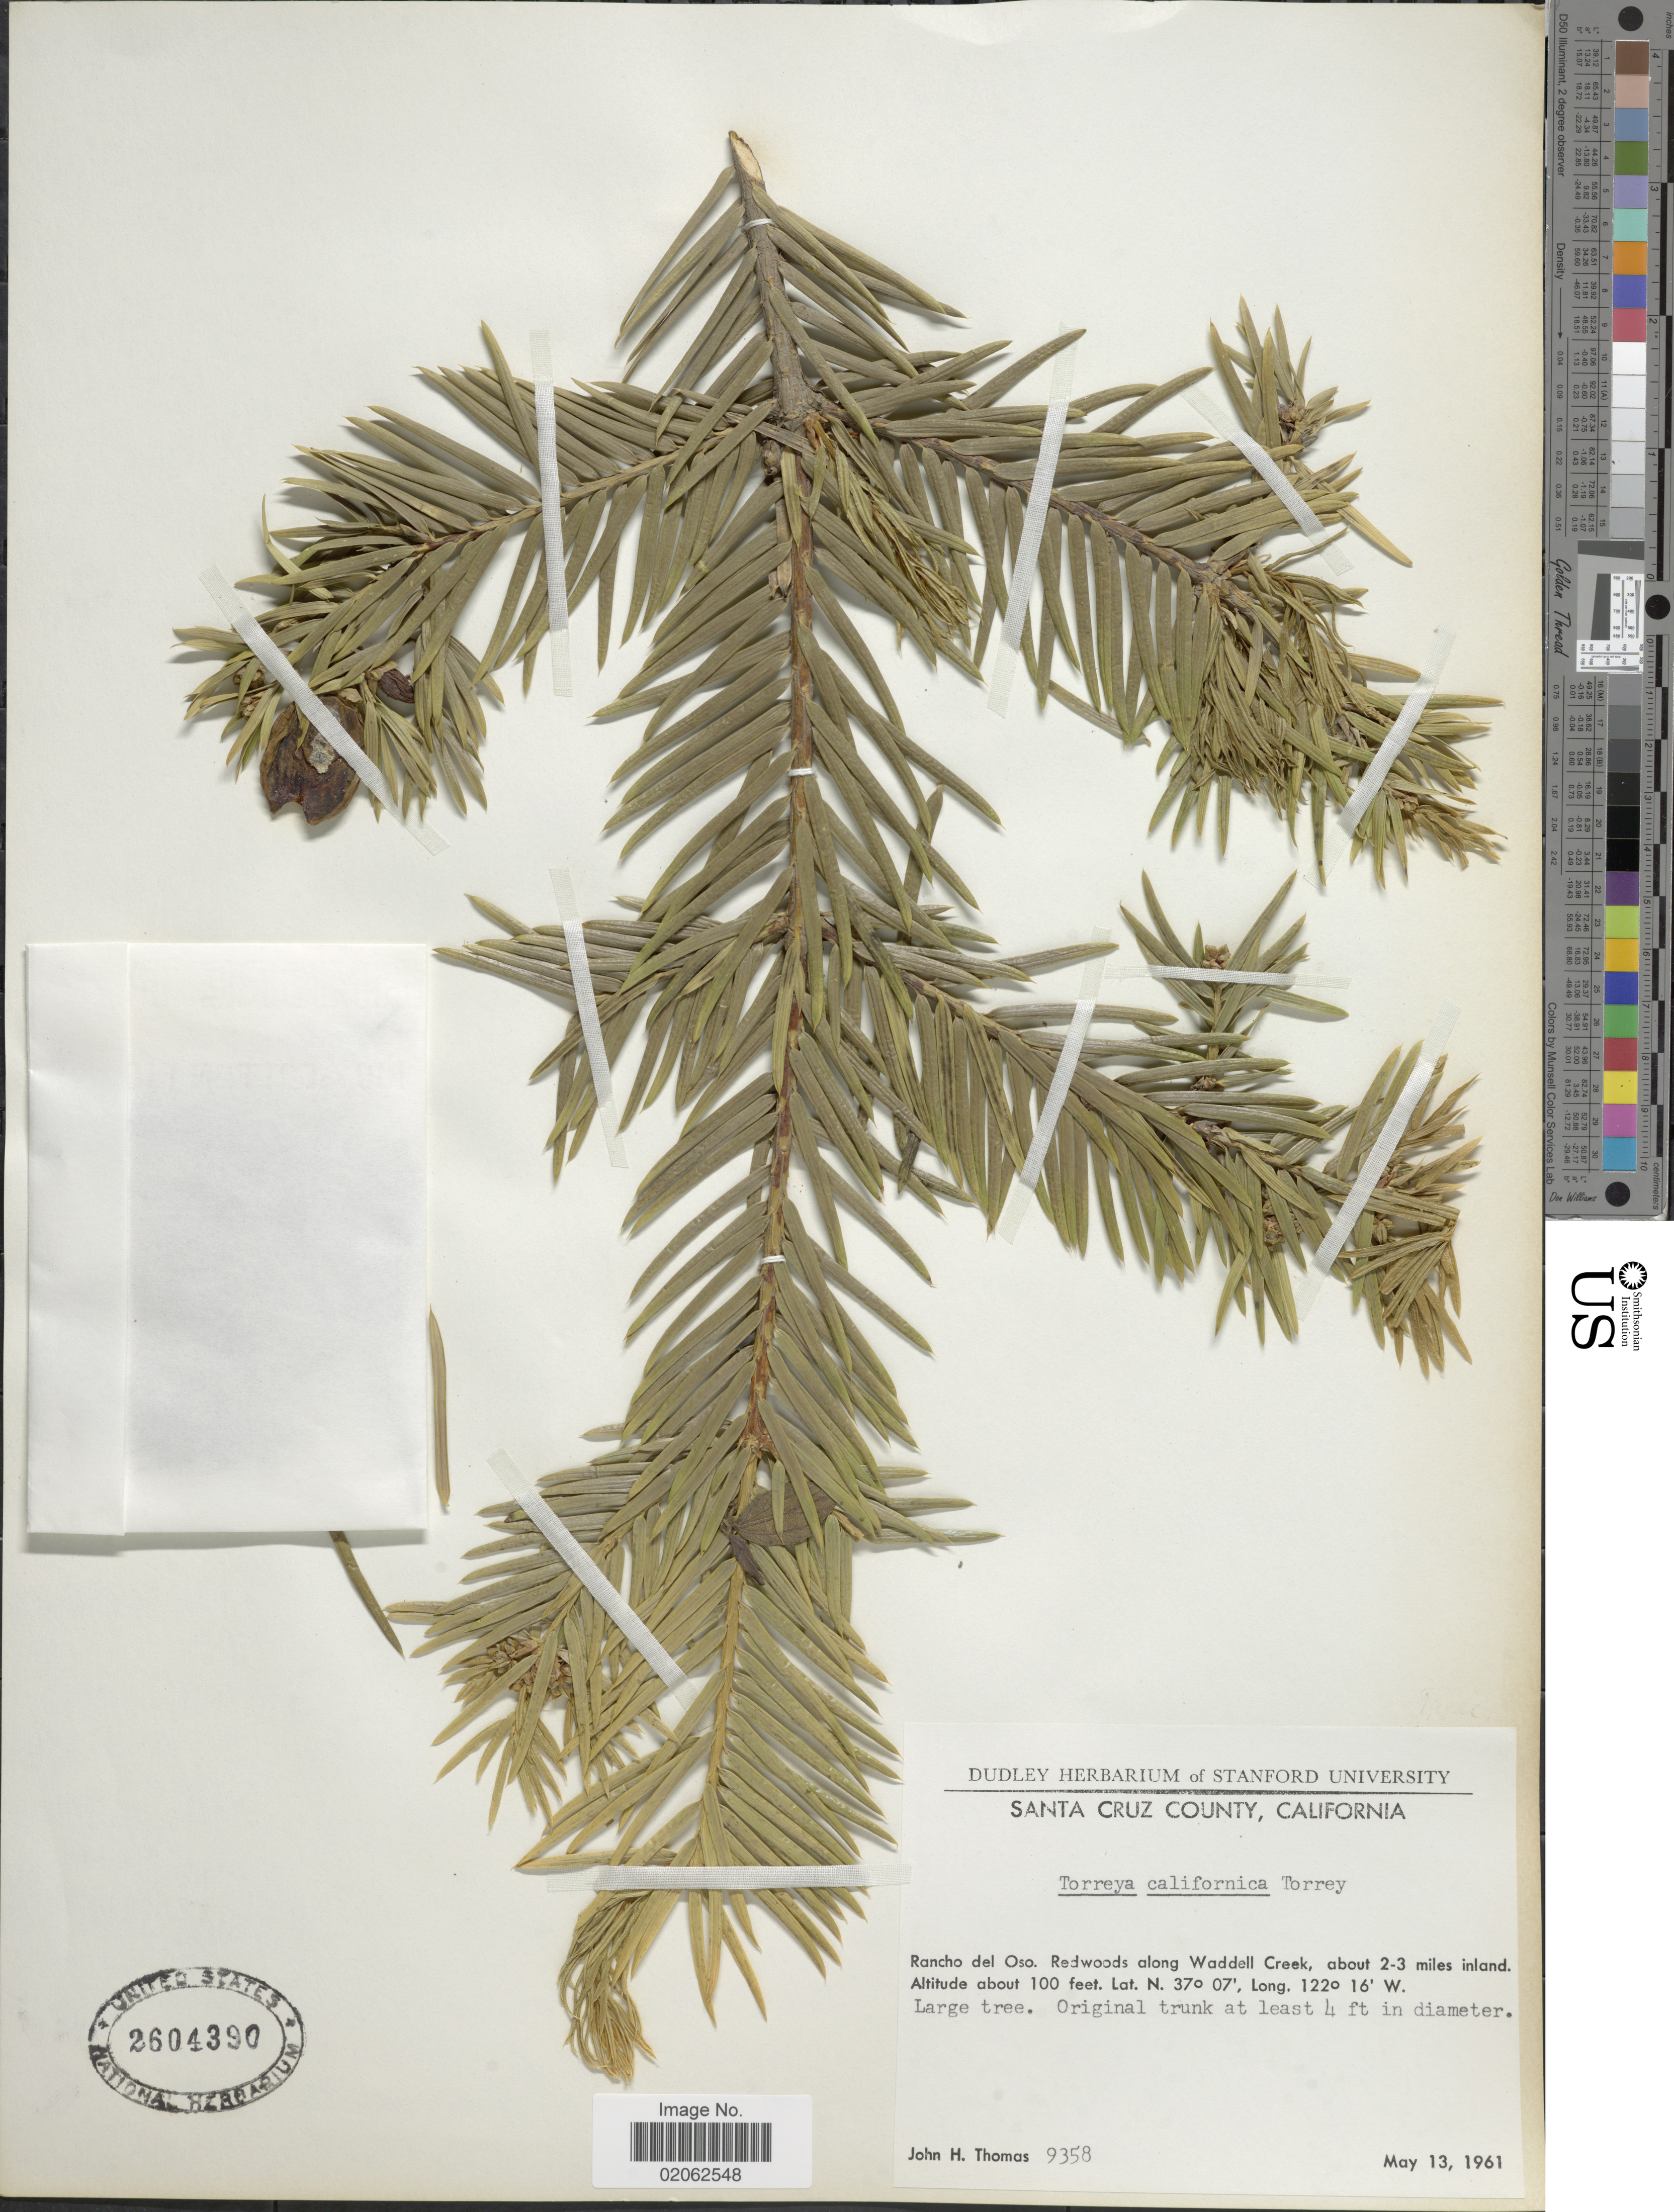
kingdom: Plantae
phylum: Tracheophyta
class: Pinopsida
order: Pinales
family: Taxaceae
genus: Torreya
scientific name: Torreya californica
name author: Torr.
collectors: J. H. Thomas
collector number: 9358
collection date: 1961-05-13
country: United States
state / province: California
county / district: Santa Cruz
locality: Santa Cruz County. Rancho del Oso. Redwoods along Waddell Creek, about 2-3 miles inland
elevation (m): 30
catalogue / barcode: US 2604390